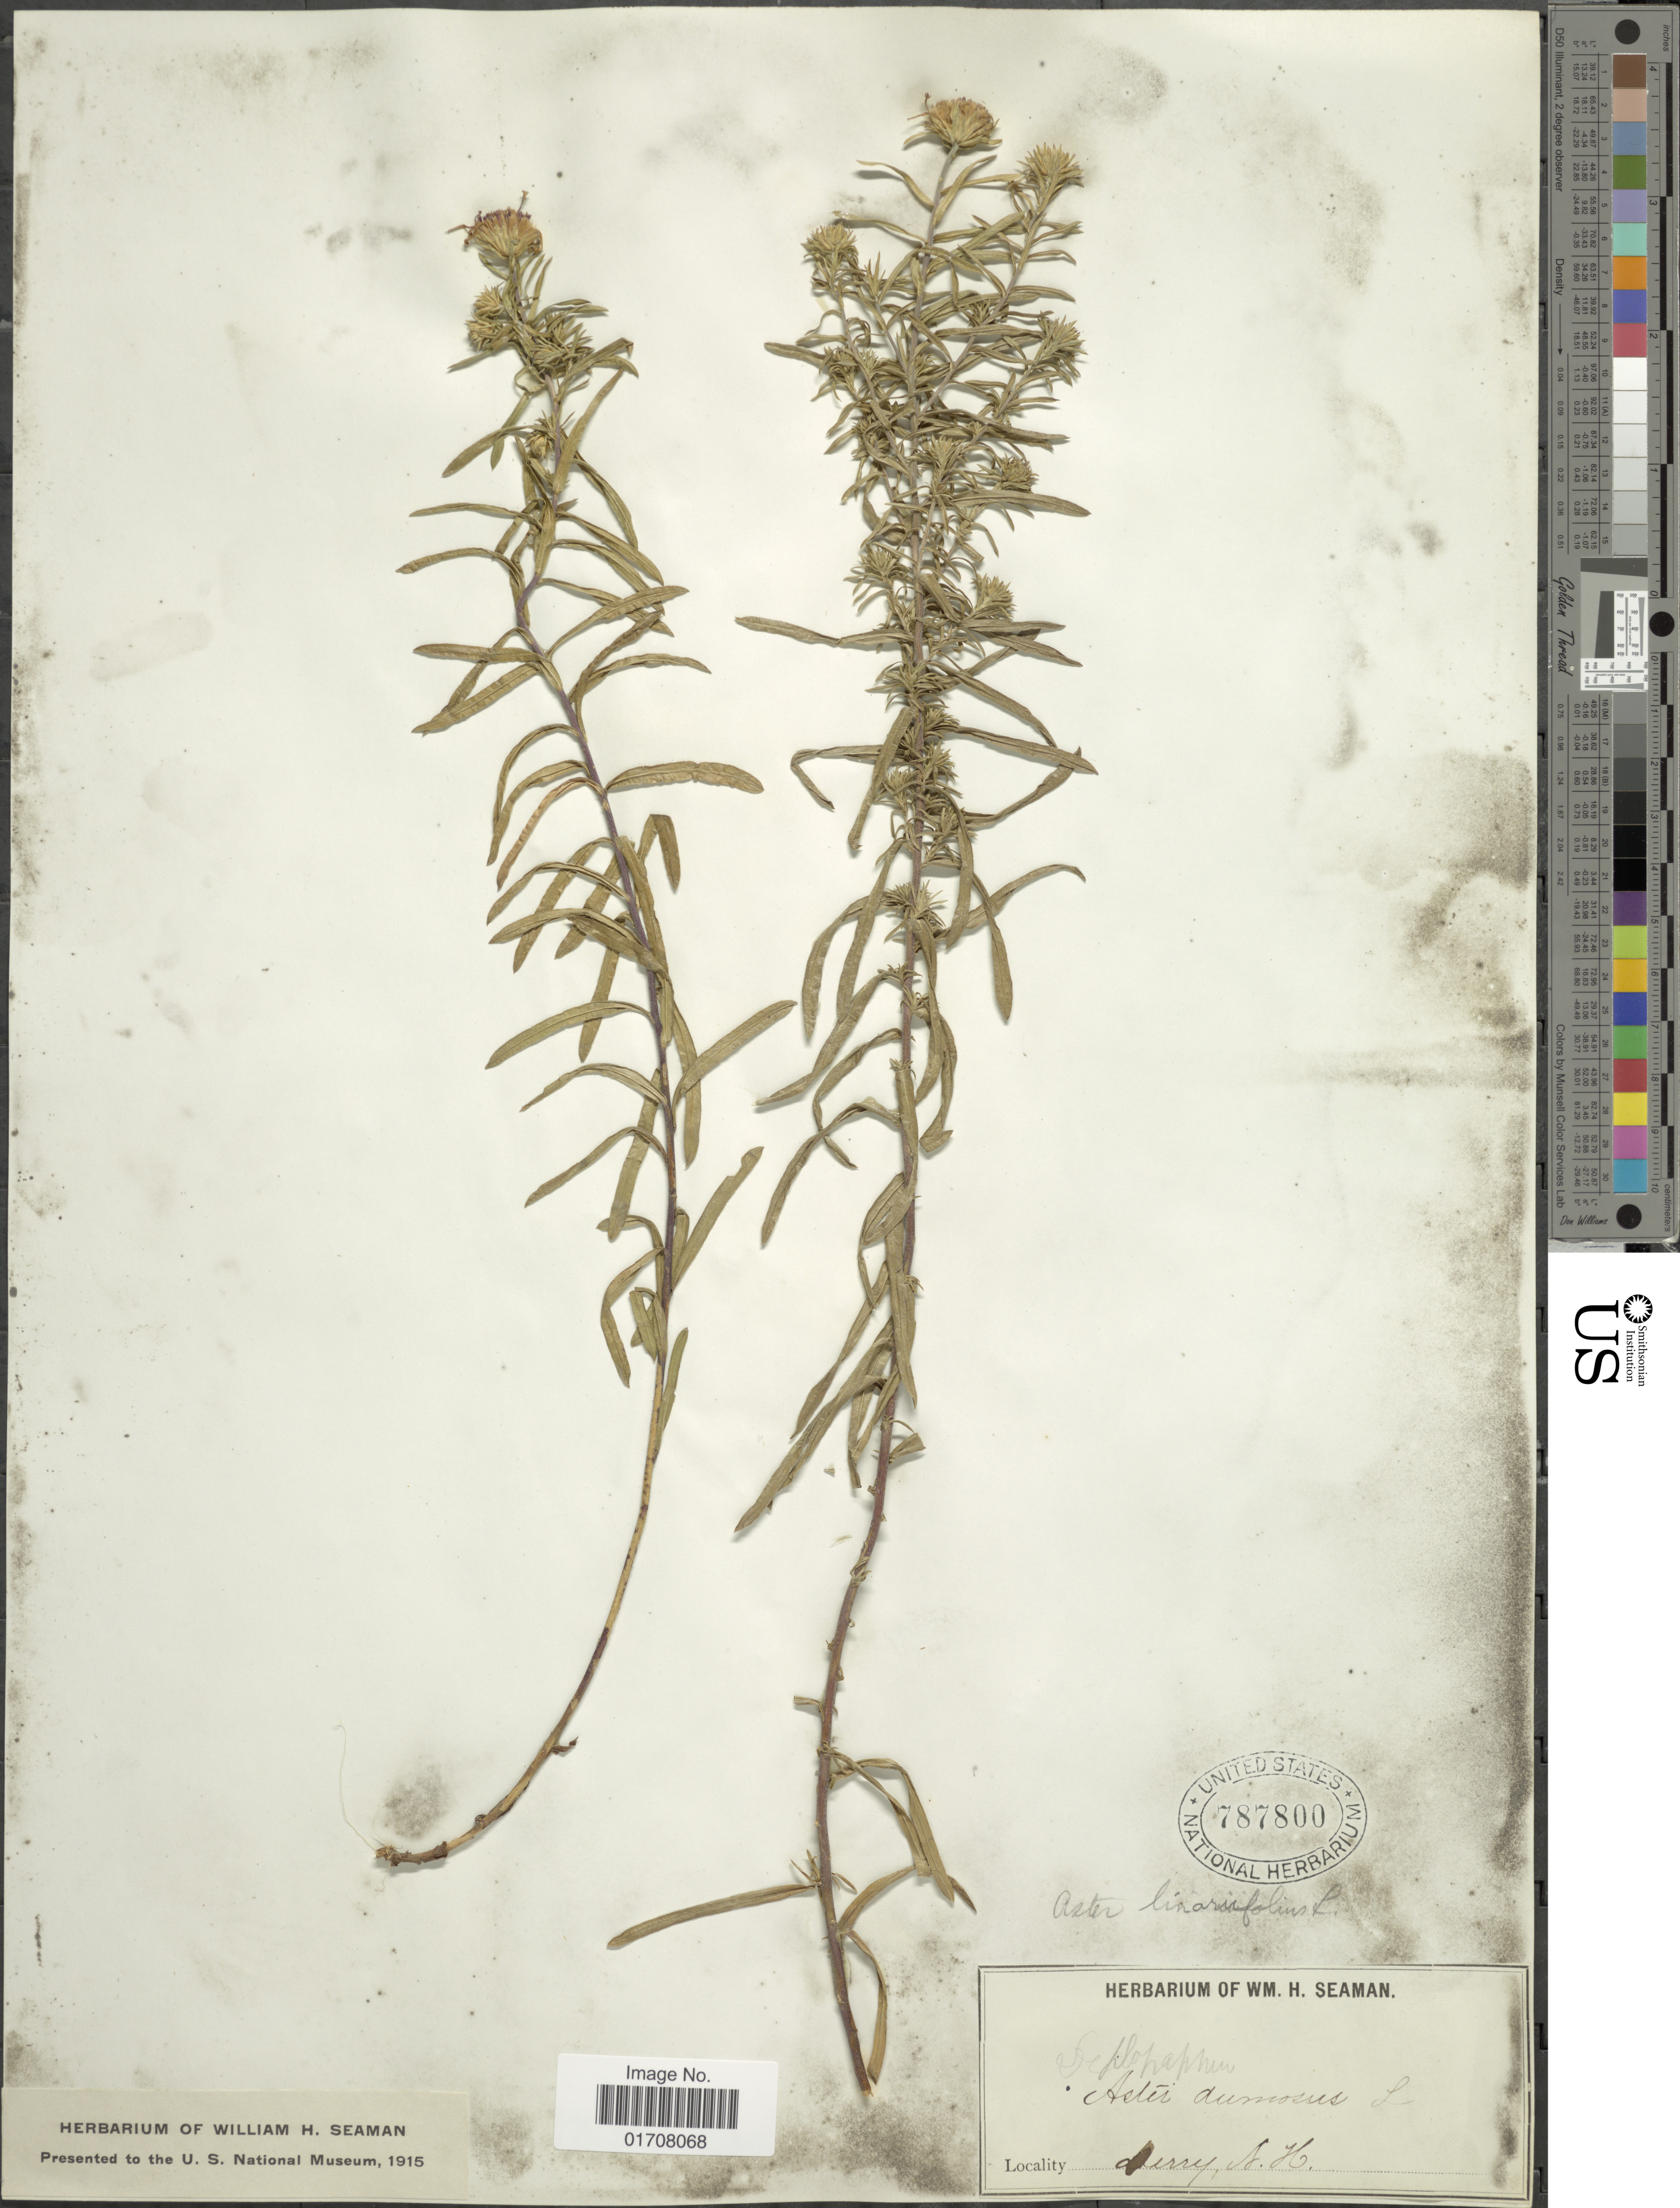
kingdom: Plantae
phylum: Tracheophyta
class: Magnoliopsida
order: Asterales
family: Asteraceae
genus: Ionactis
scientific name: Ionactis linariifolia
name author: (L.) Greene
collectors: ex herb. Seaman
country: United States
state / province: New Hampshire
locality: Derry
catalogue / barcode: US 787800